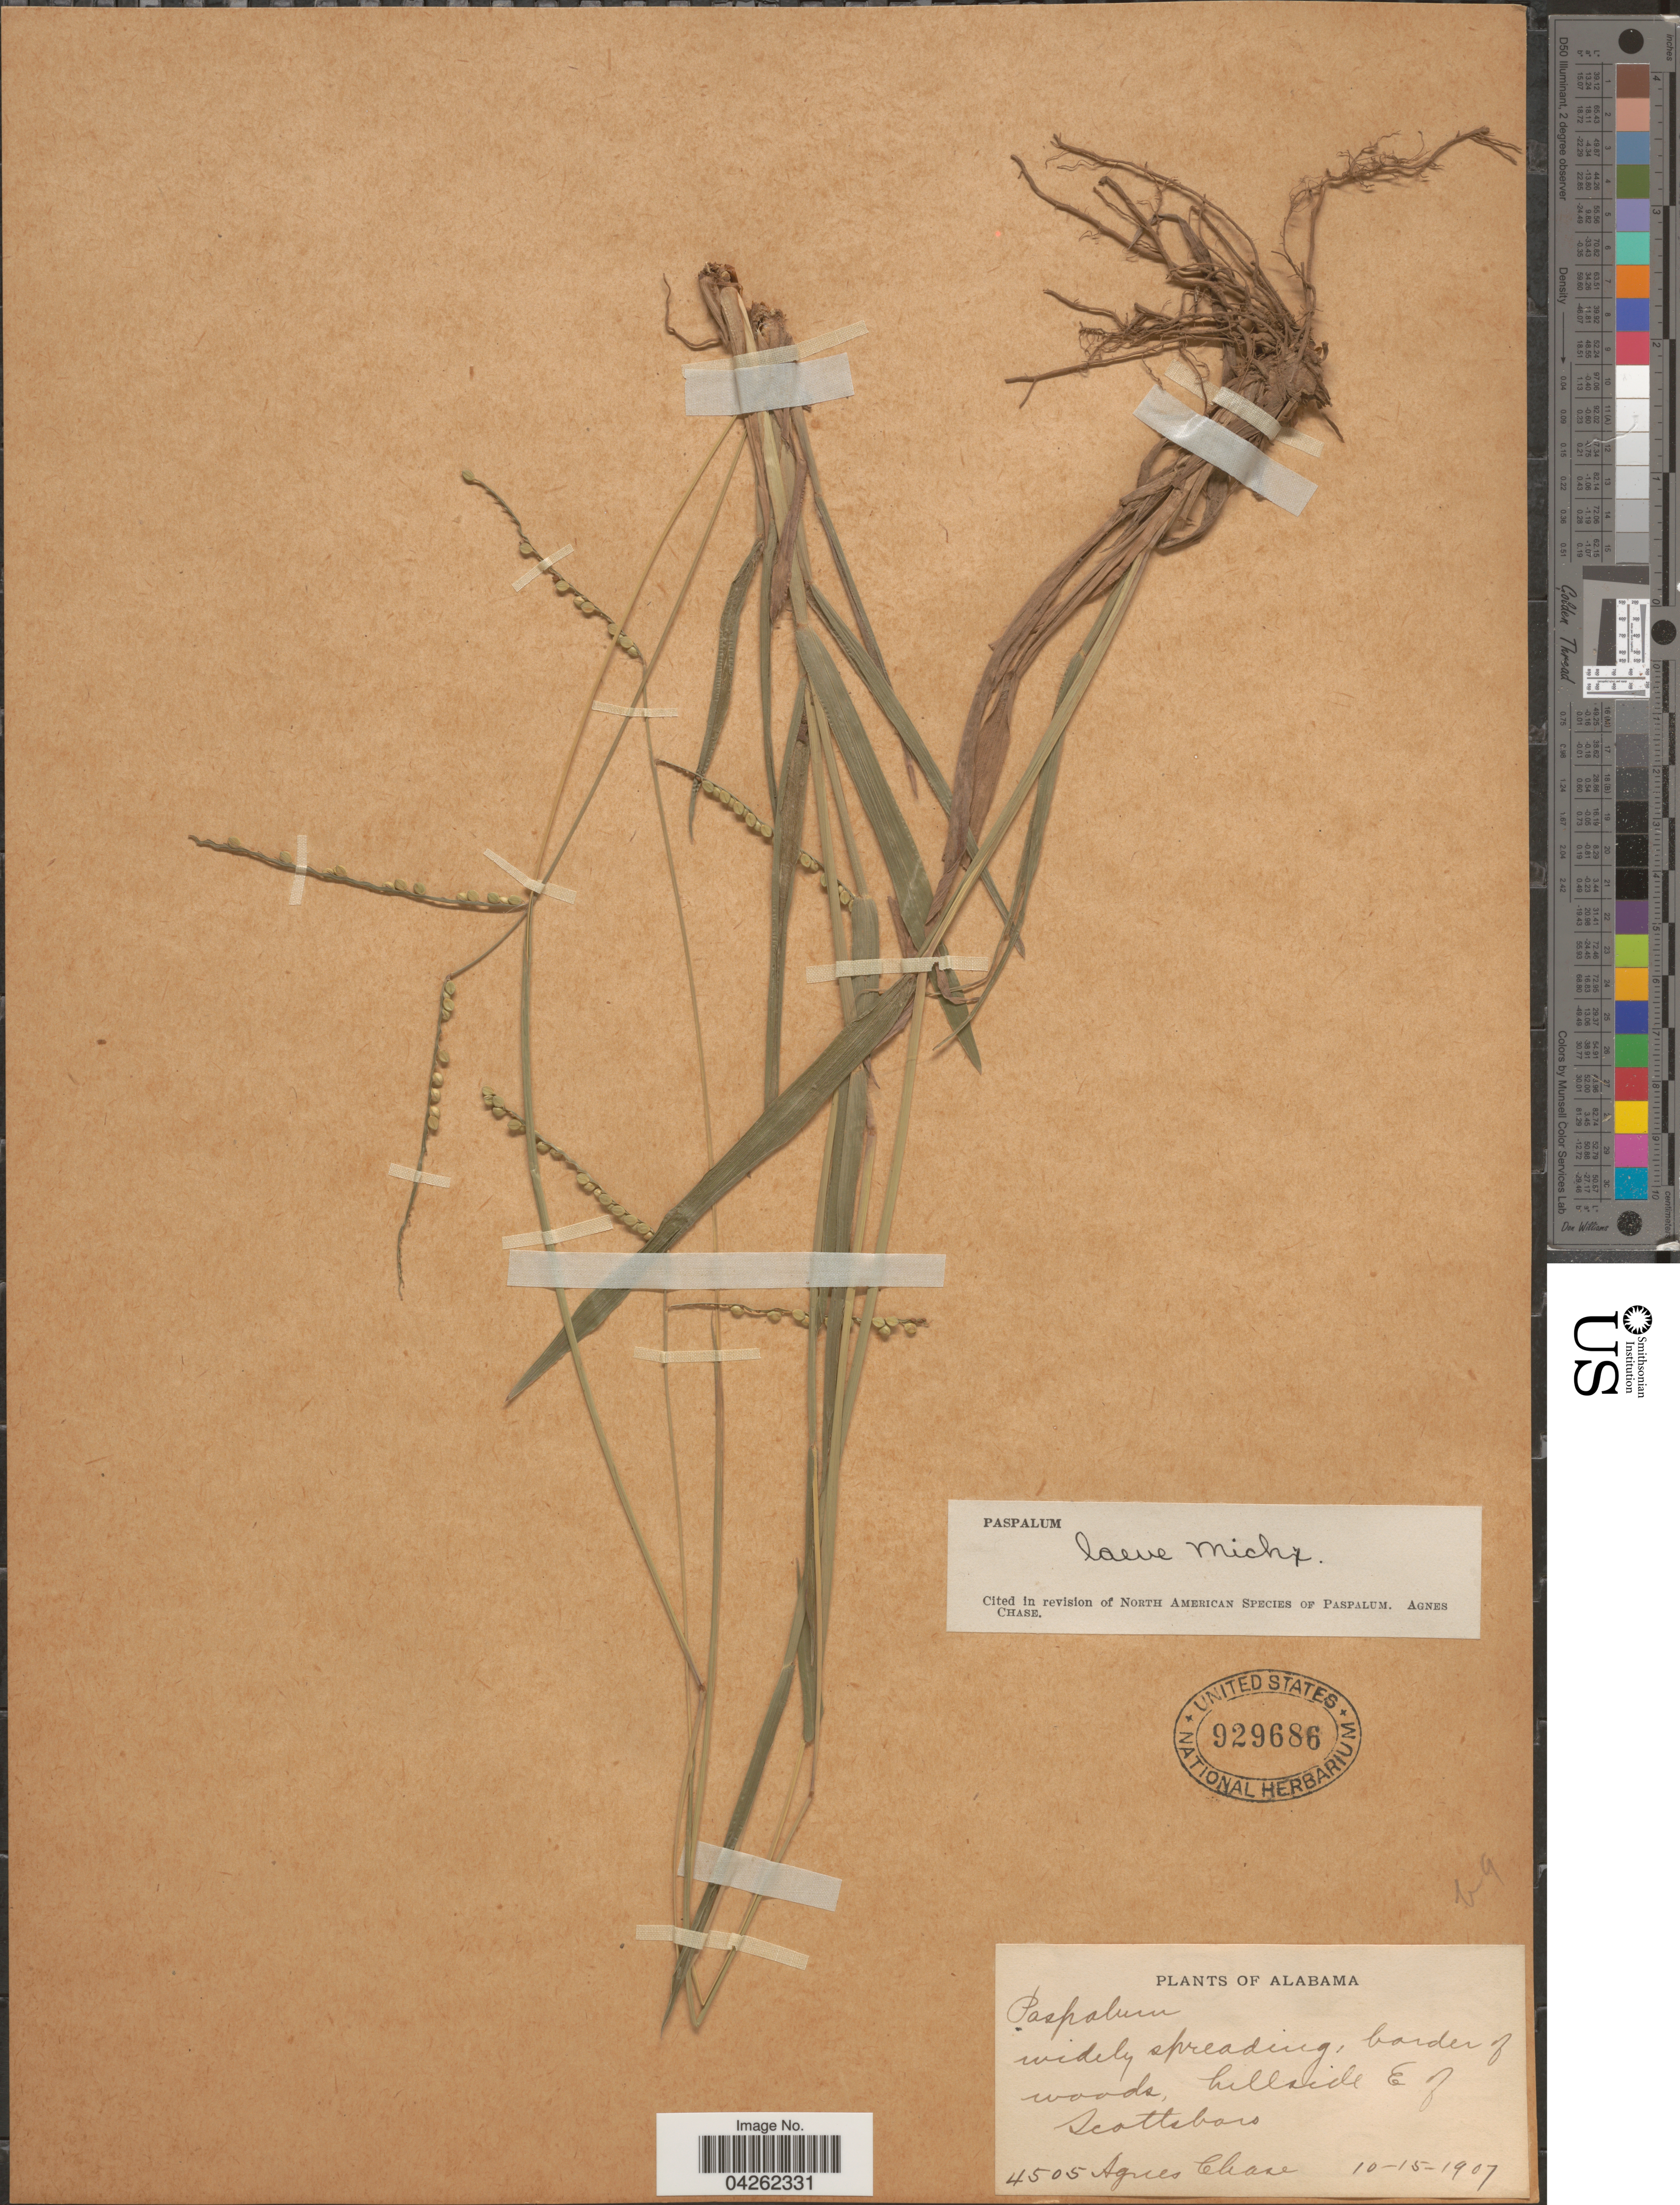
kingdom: Plantae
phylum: Tracheophyta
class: Liliopsida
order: Poales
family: Poaceae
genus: Paspalum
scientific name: Paspalum laeve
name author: Michx.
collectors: A. Chase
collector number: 4505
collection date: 1907-10-15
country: United States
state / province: Alabama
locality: Border of woods, hillside E of Scottsboro.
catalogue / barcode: US 929686